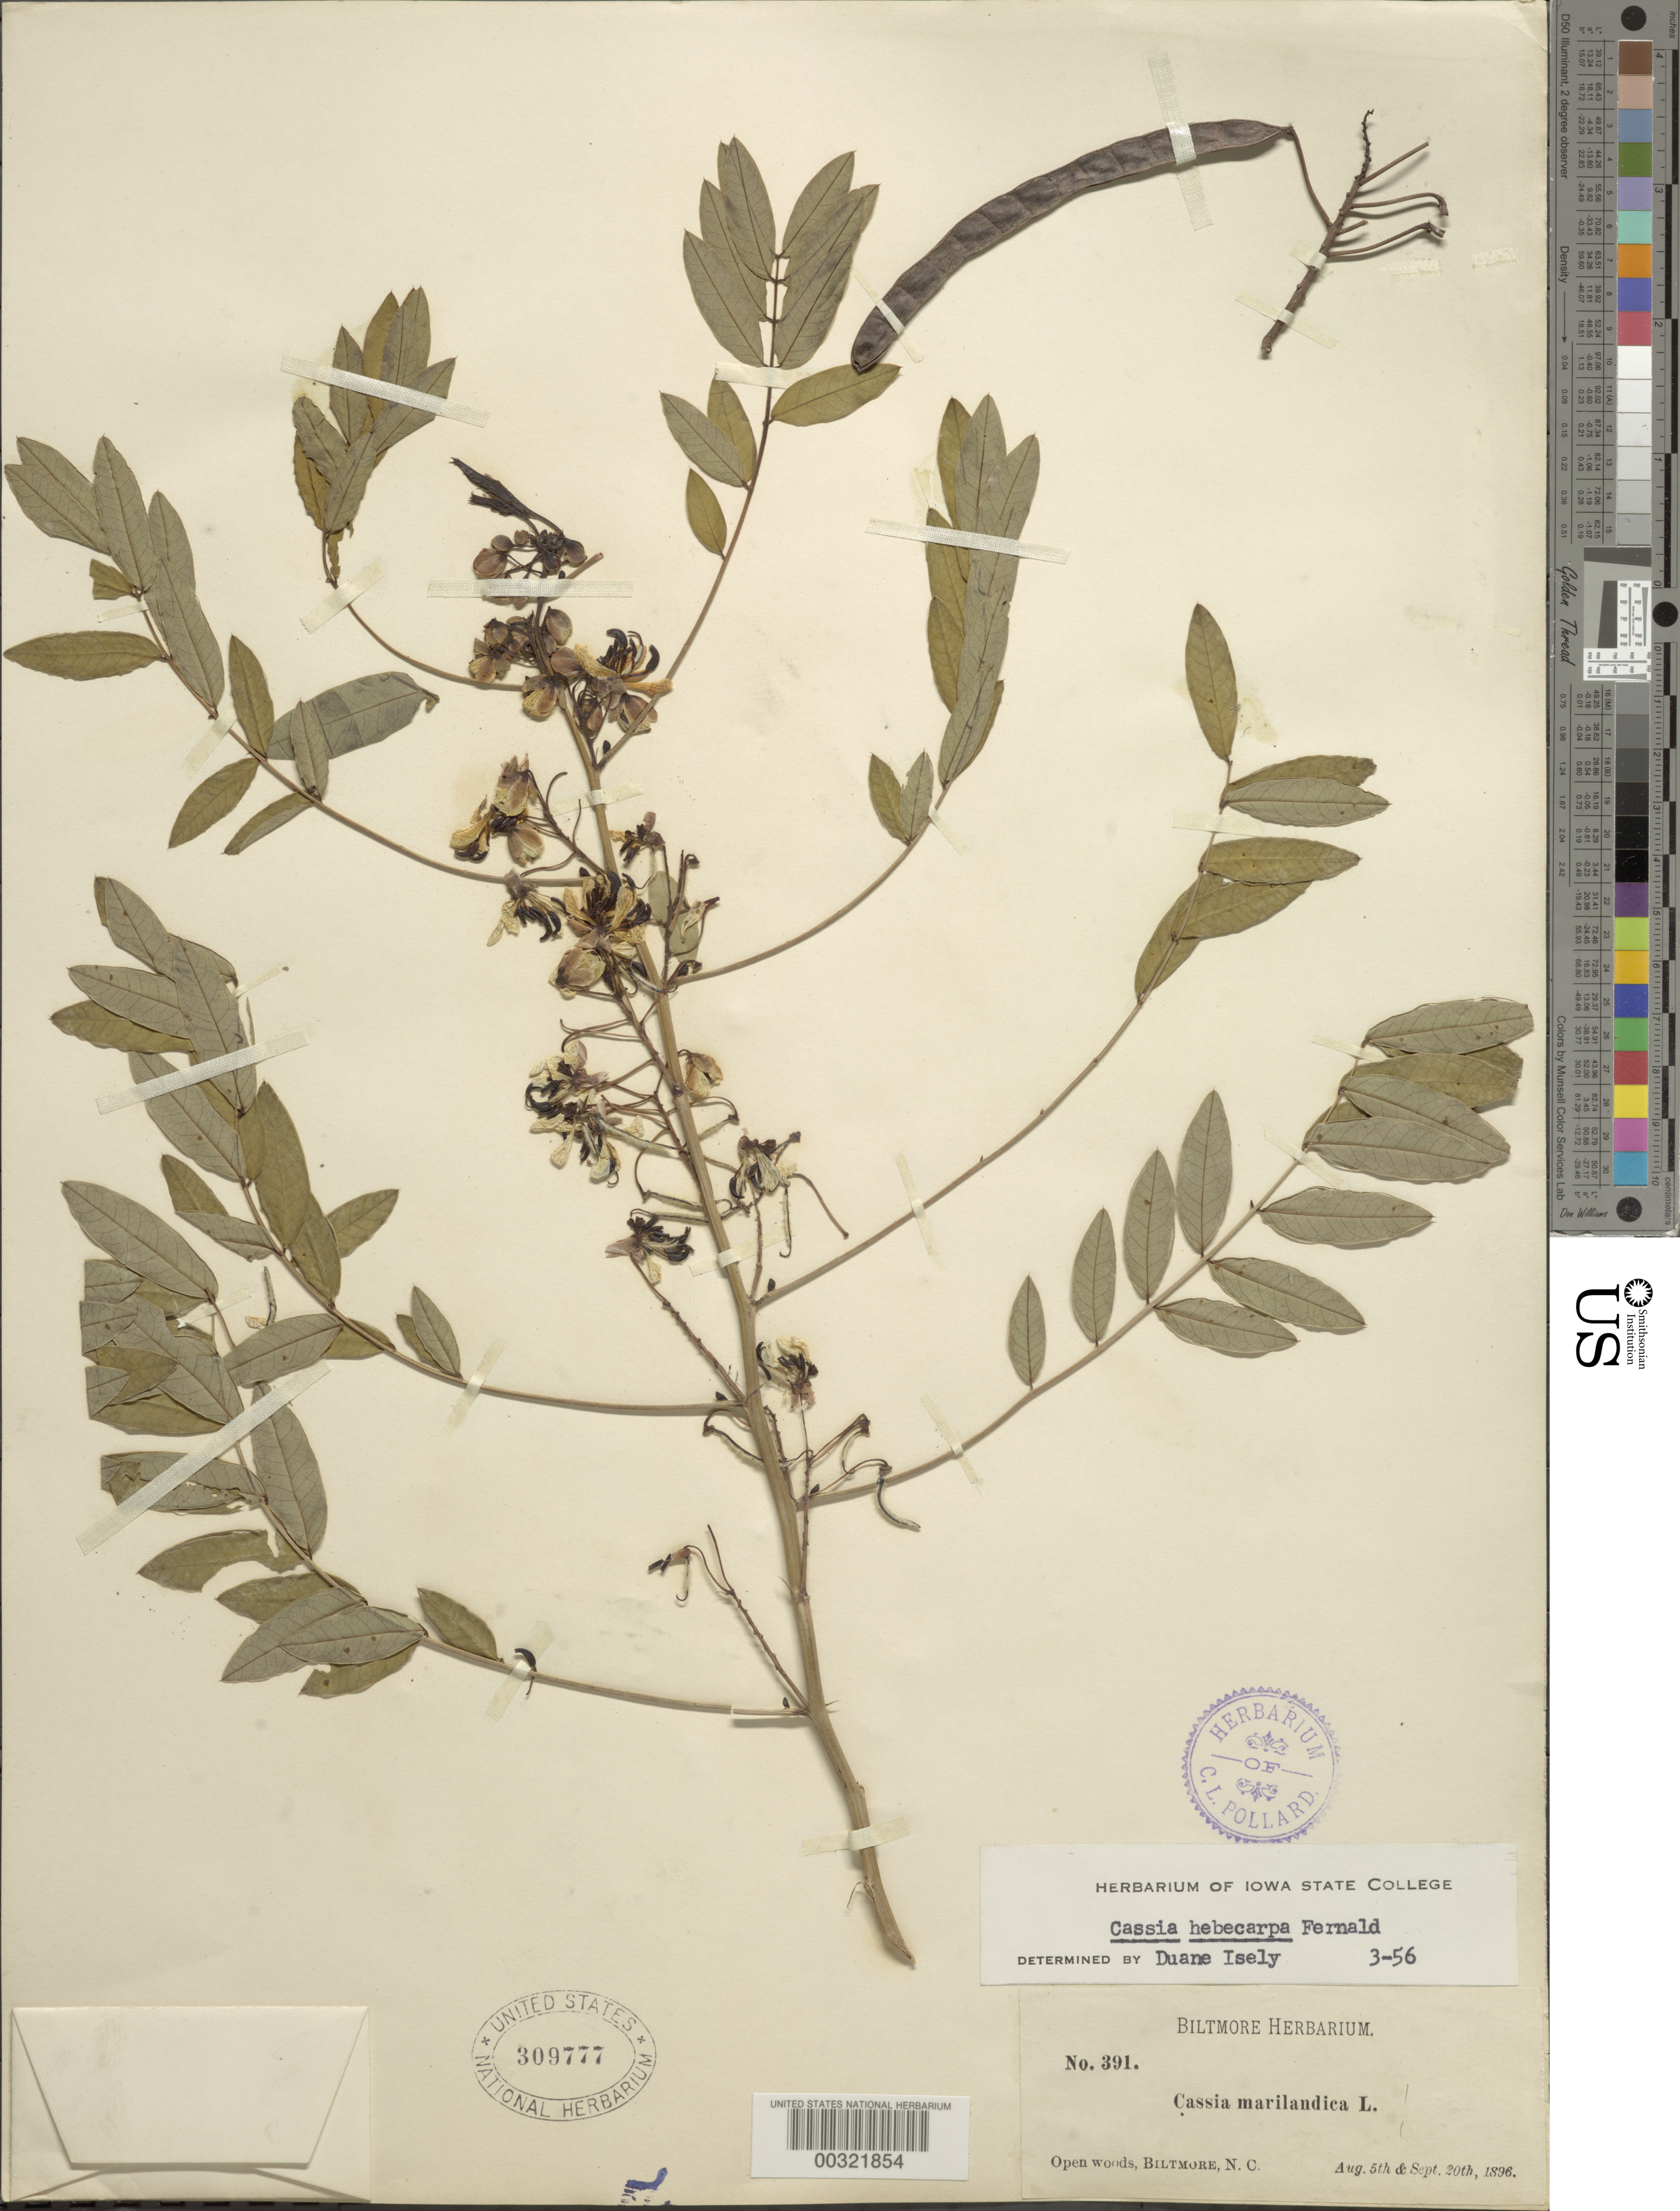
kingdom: Plantae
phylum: Tracheophyta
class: Magnoliopsida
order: Fabales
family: Fabaceae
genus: Senna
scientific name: Senna hebecarpa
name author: (Fernald) H.S. Irwin & Barneby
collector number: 391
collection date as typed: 05 Aug 1896 and 20 Sep 1896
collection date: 1896-08-05,1896-09-20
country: United States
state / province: North Carolina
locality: Biltmore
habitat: Open woods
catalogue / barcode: US 309777